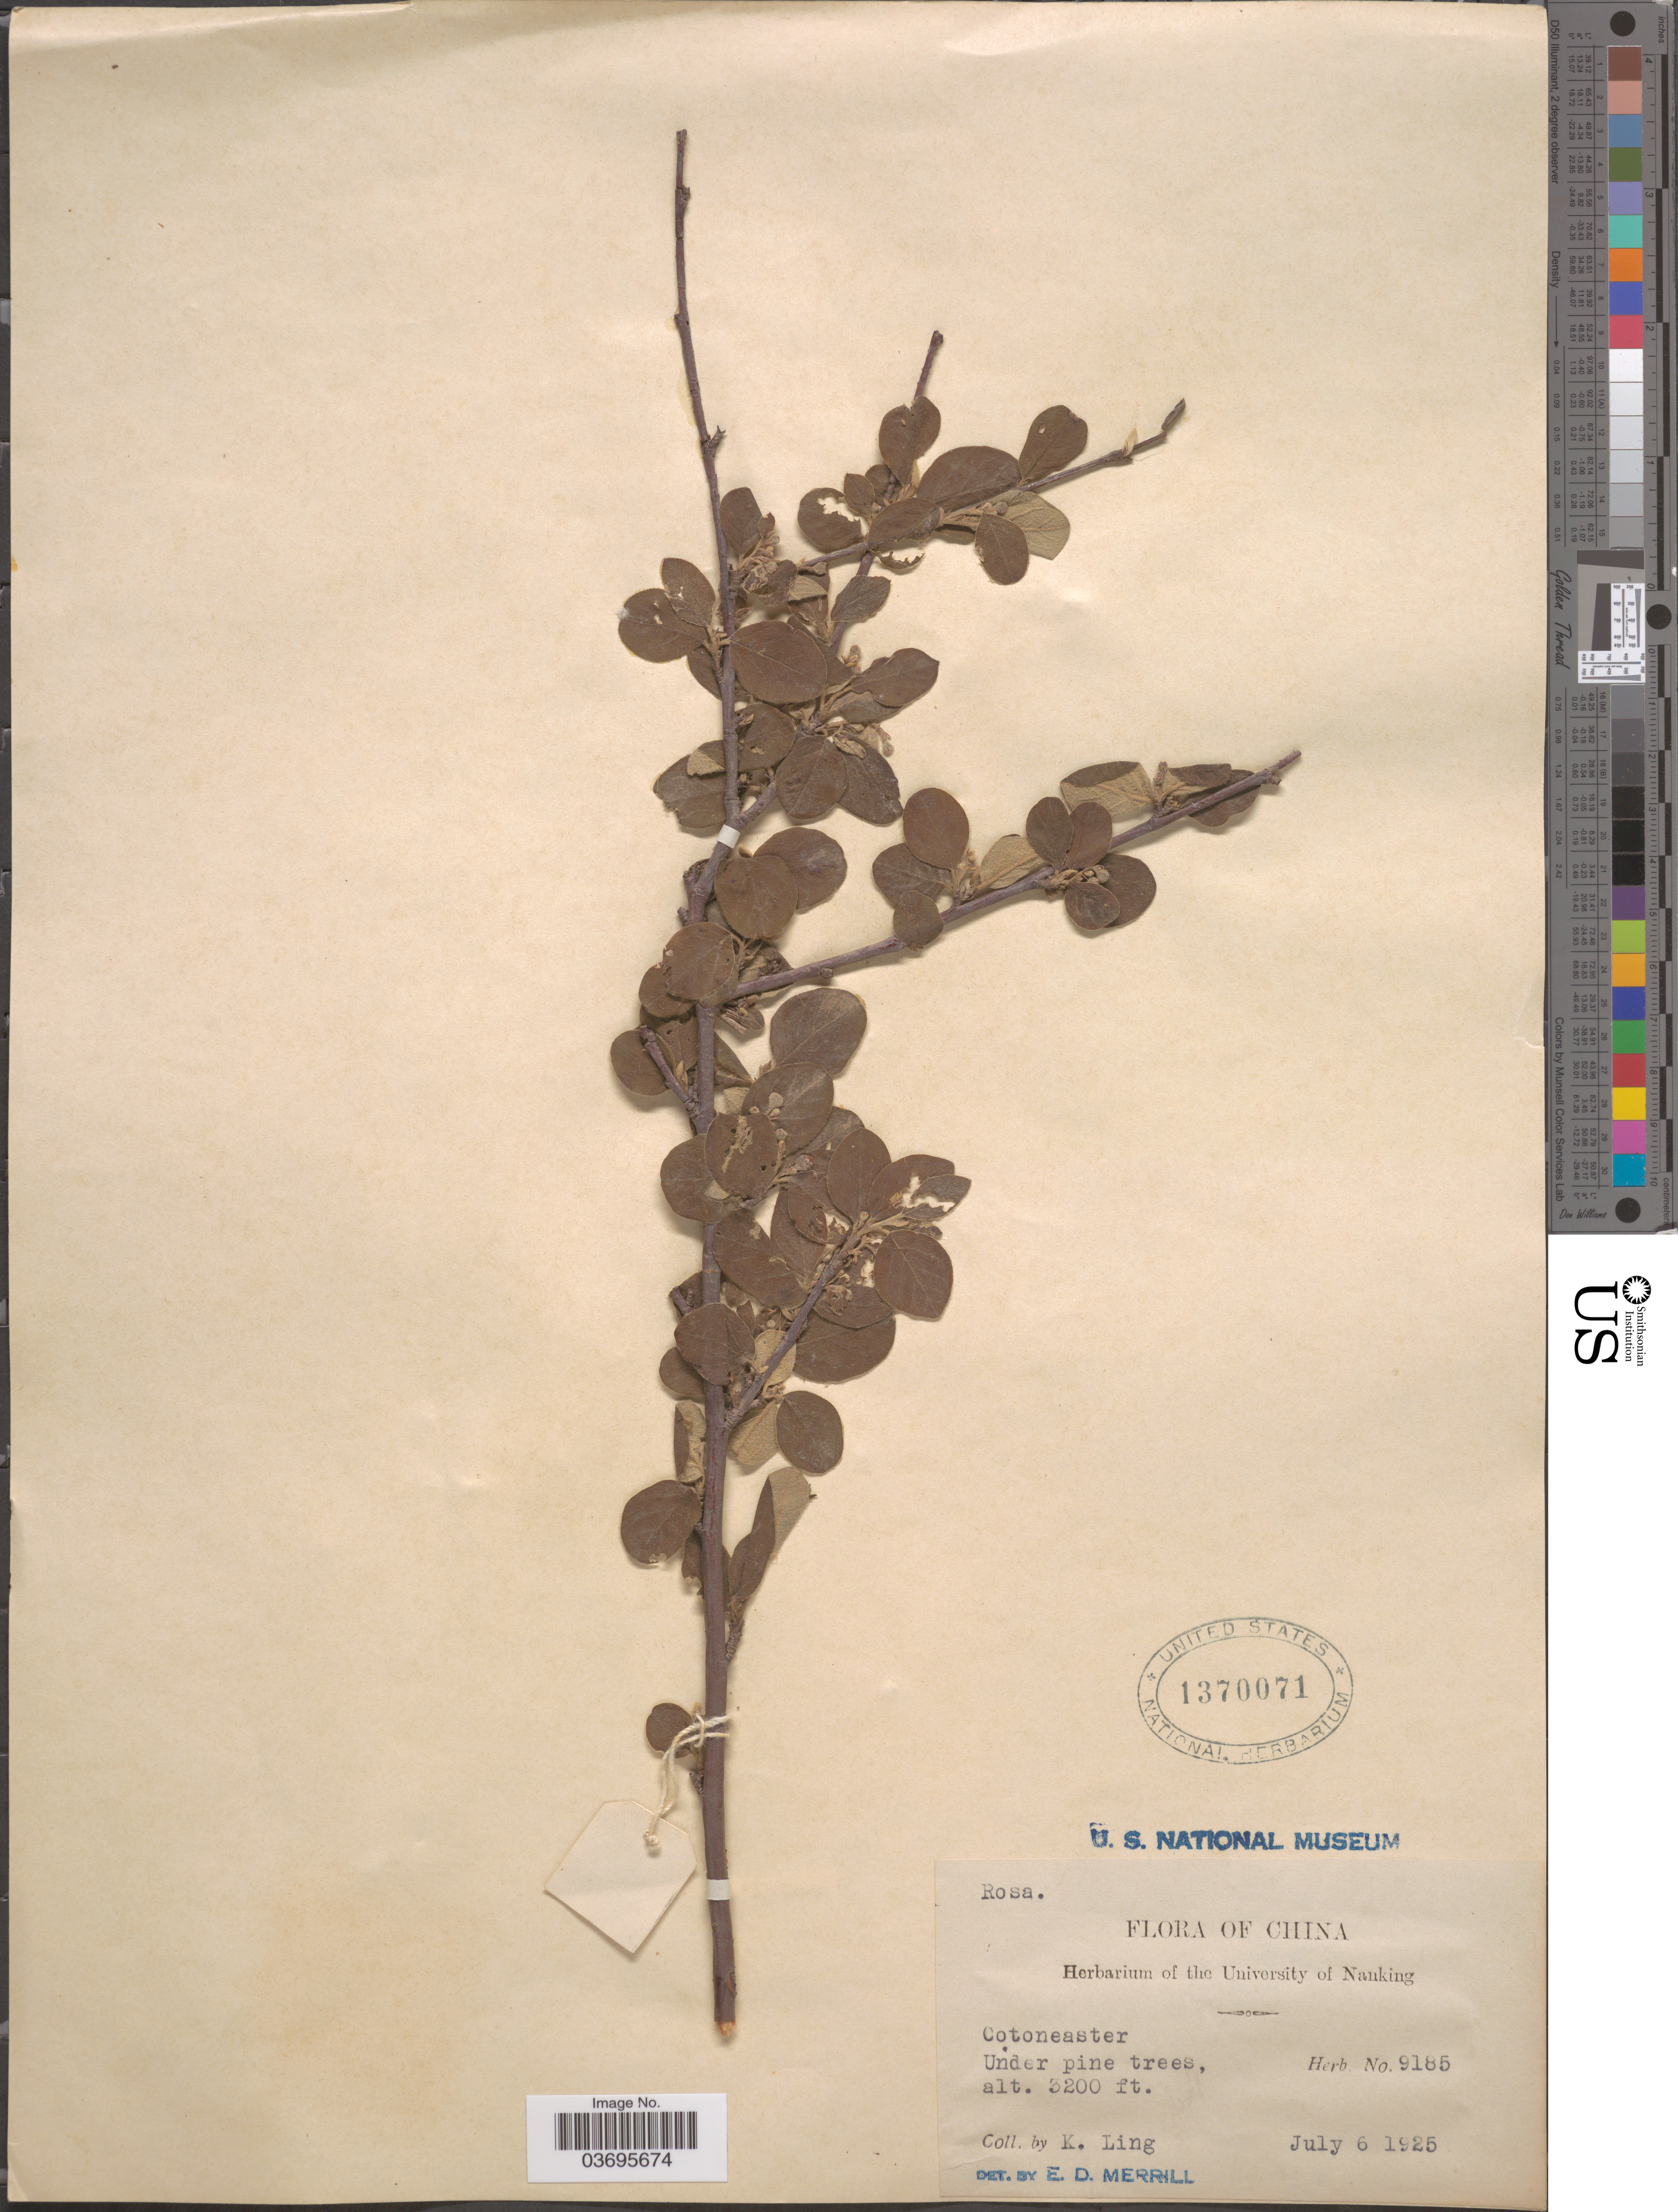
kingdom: Plantae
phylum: Tracheophyta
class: Magnoliopsida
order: Rosales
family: Rosaceae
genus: Cotoneaster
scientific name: Cotoneaster sp.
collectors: K. Ling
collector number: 9185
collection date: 1925-07-06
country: China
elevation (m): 975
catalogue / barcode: US 1370071